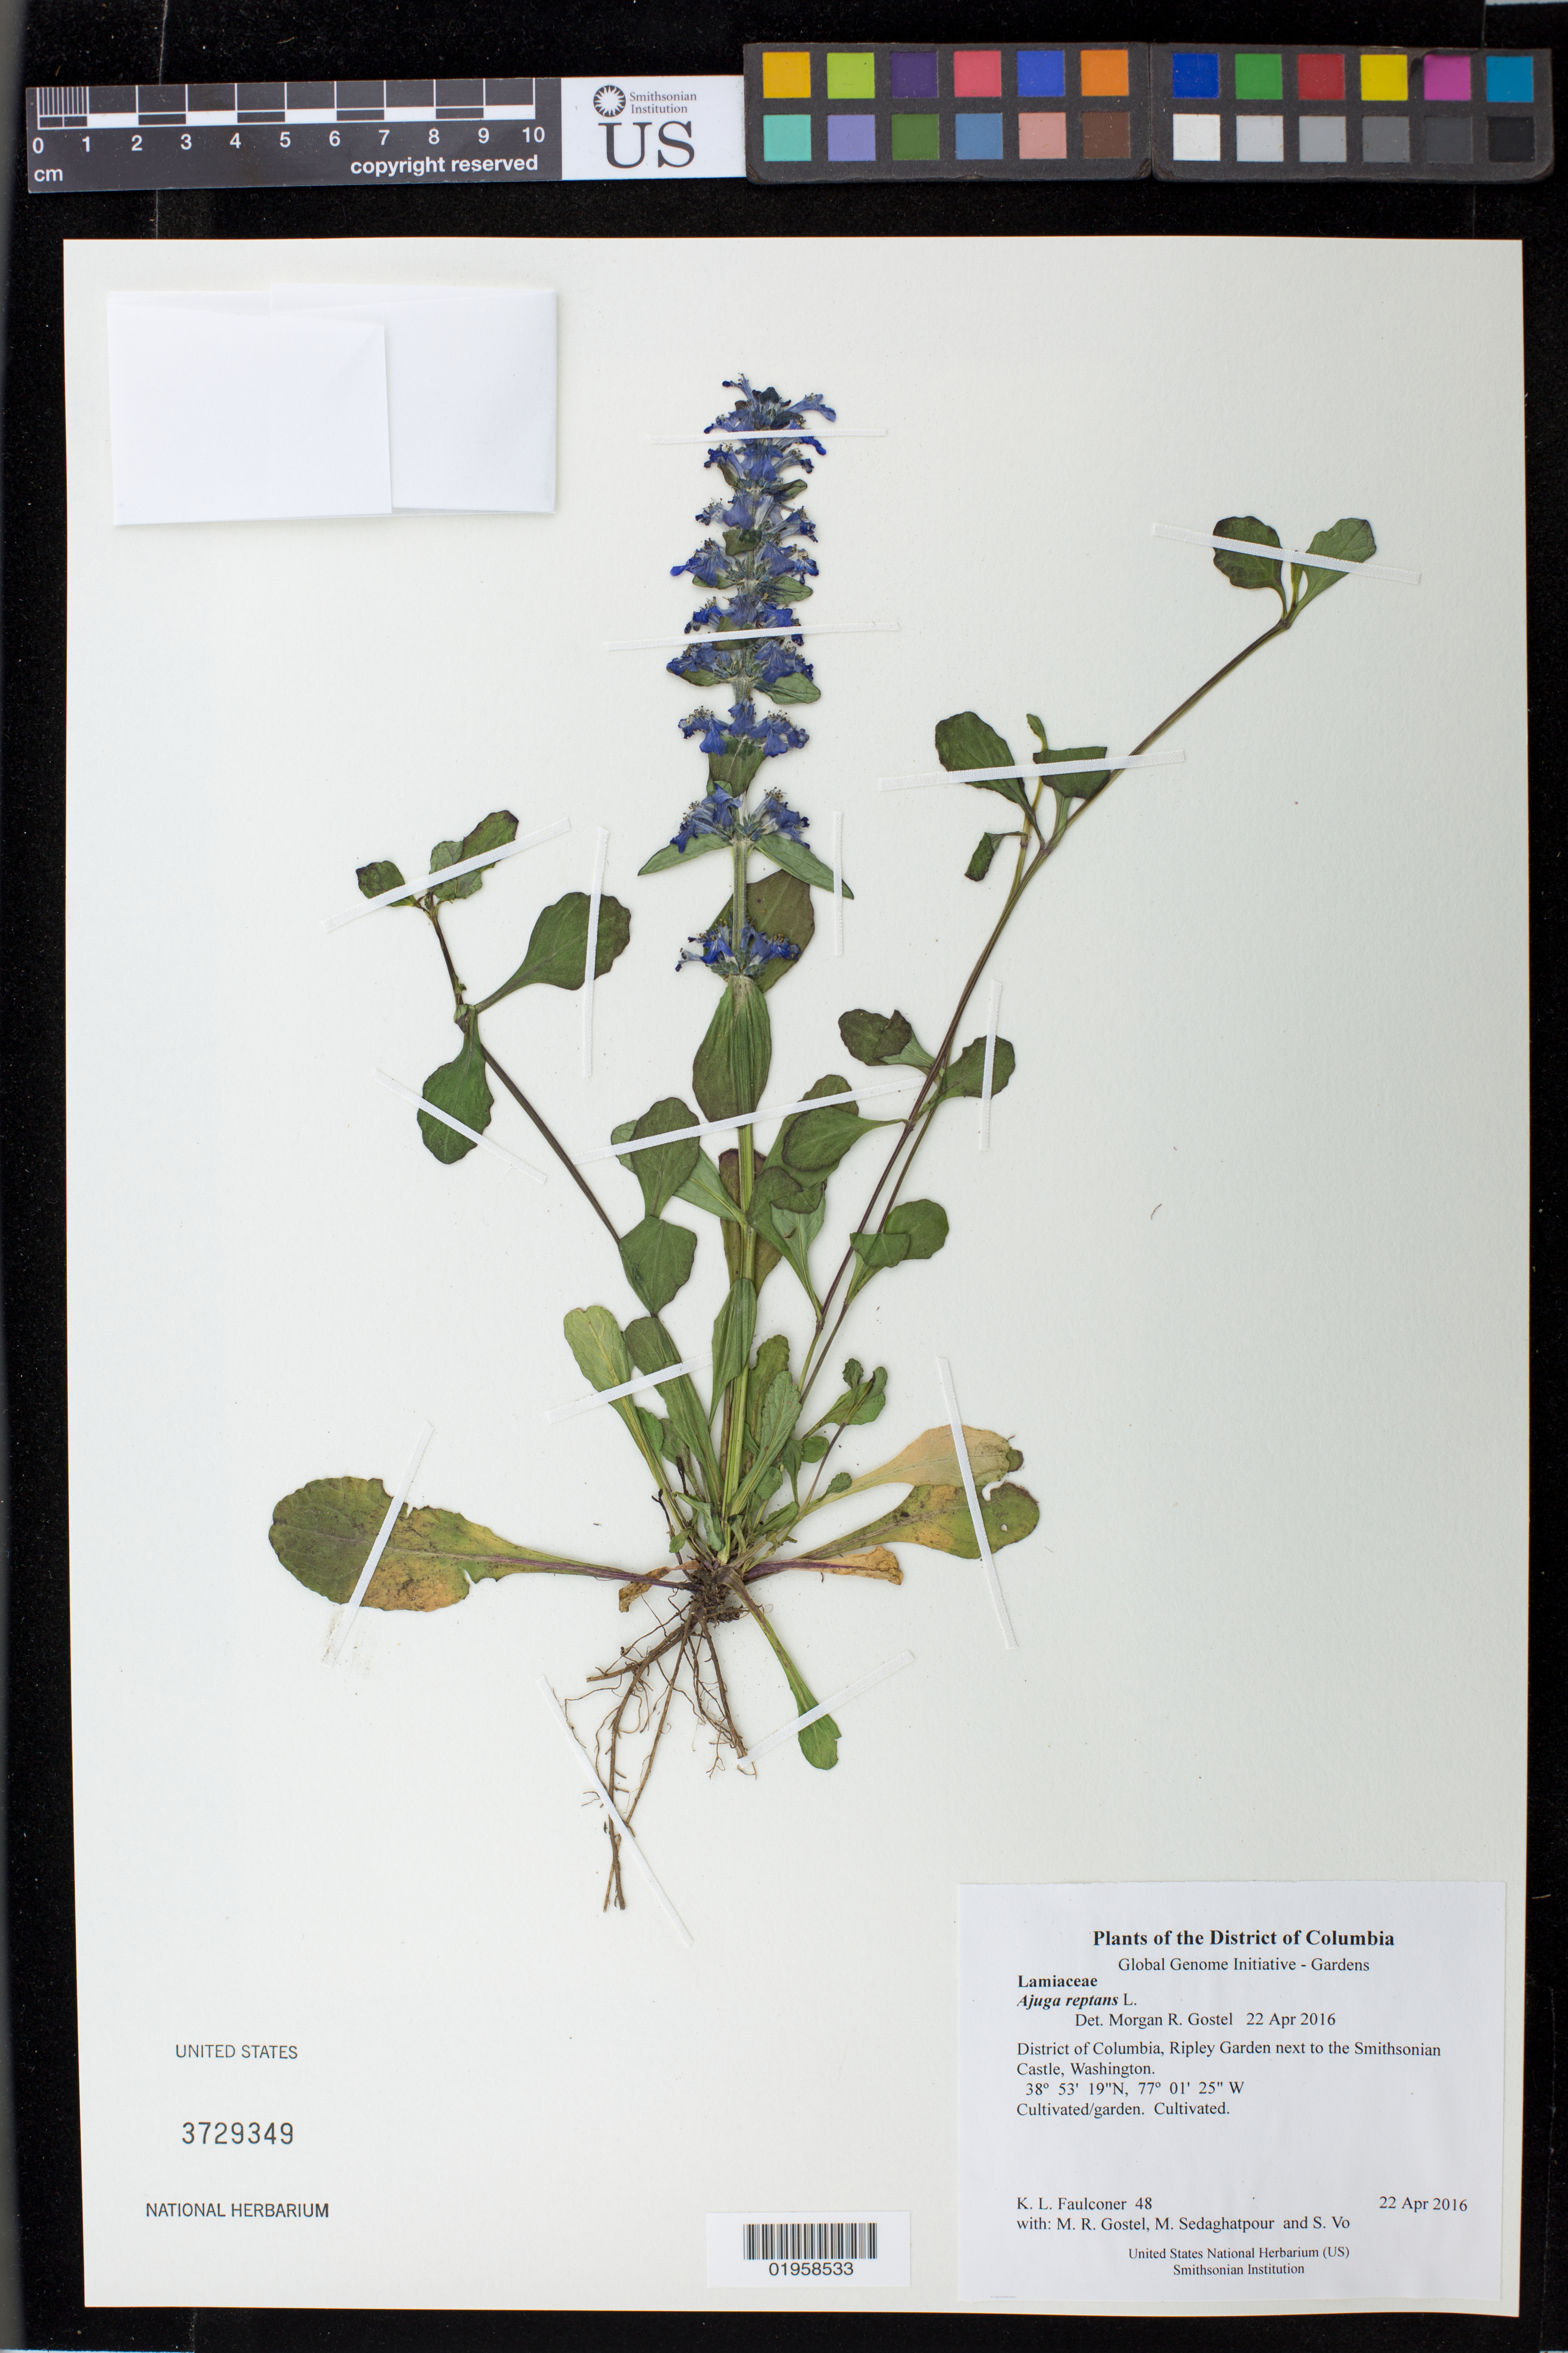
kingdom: Plantae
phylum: Tracheophyta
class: Magnoliopsida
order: Lamiales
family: Lamiaceae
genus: Ajuga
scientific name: Ajuga reptans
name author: L.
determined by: Gostel, Morgan R., (BRIT), Botanical Research Institute of Texas (UNITED STATES)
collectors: K. L. Faulconer, M. R. Gostel, M. Sedaghatpour & S. Vo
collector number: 48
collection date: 2016-04-22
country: United States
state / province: District of Columbia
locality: Ripley Garden next to the Smithsonian Castle, Washington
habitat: Cultivated/garden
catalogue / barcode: US 3729349